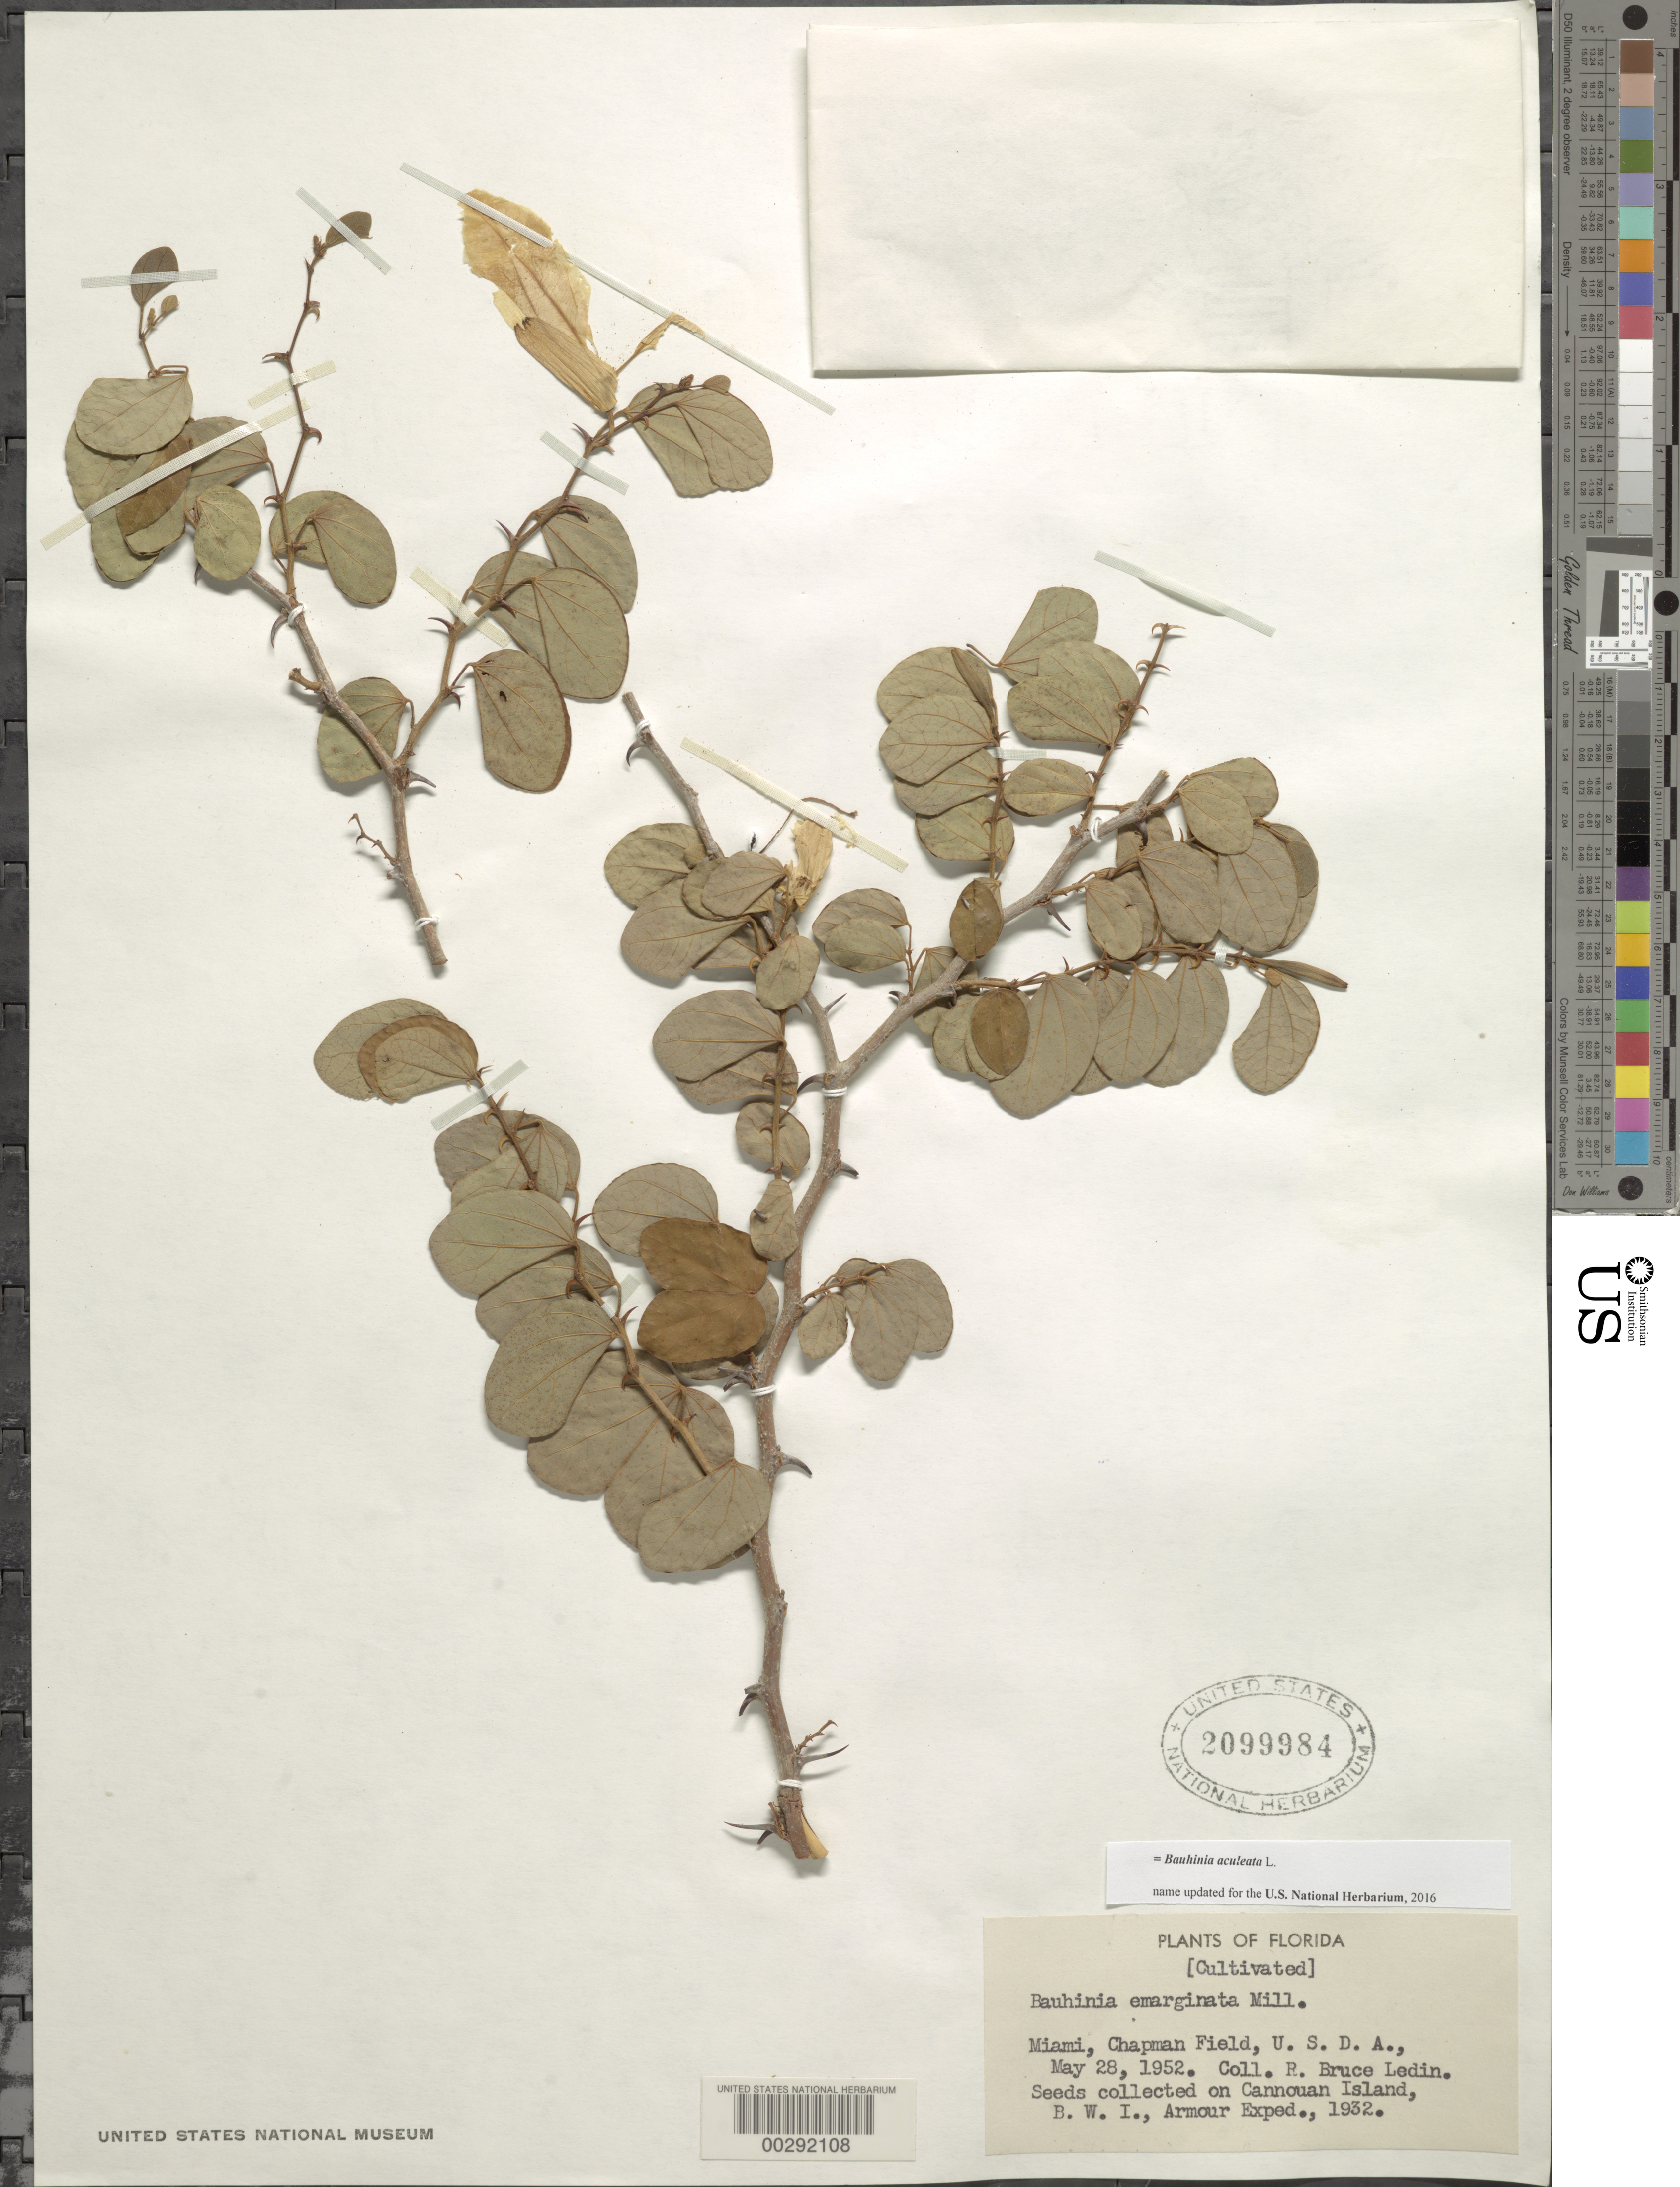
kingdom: Plantae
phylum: Tracheophyta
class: Magnoliopsida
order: Fabales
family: Fabaceae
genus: Bauhinia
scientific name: Bauhinia aculeata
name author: L.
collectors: R. Ledin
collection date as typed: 28 May 1952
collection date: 1952-05-28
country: United States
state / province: Florida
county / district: Dade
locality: Miami, chapman field, u.s.d.a.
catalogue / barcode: US 2099984